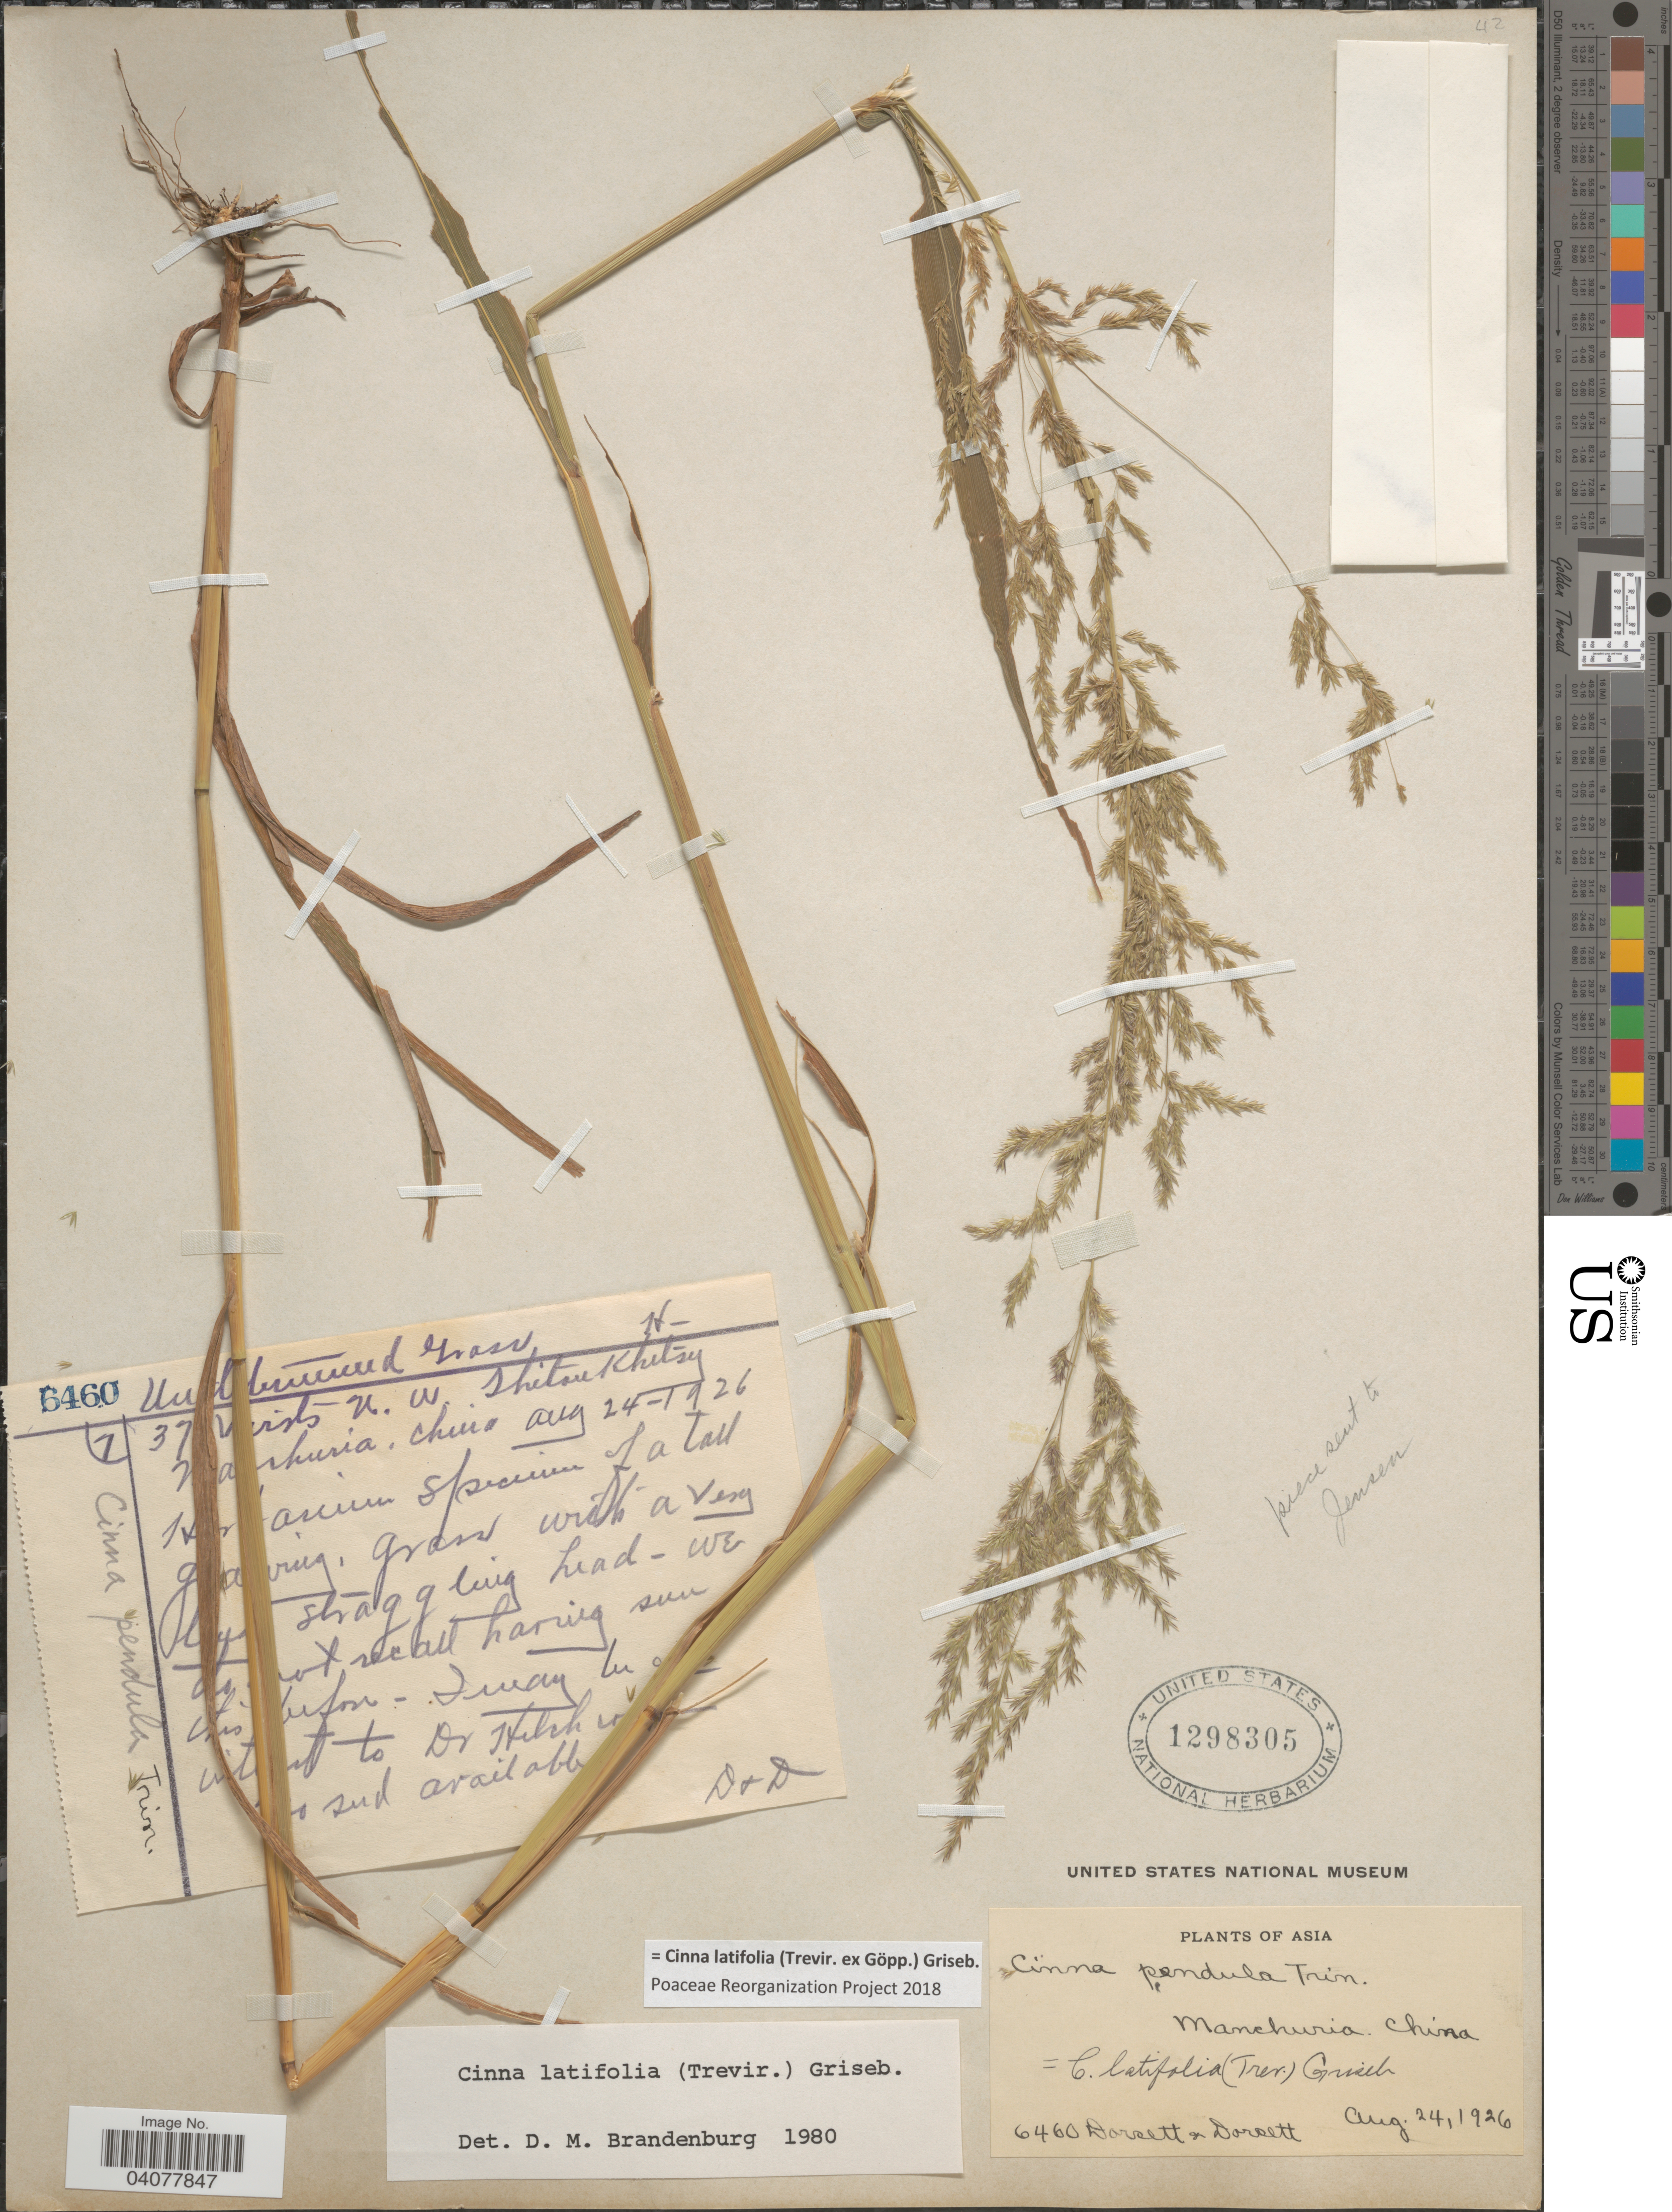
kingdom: Plantae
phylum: Tracheophyta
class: Liliopsida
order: Poales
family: Poaceae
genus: Cinna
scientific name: Cinna latifolia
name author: (Trevir. ex Goeppert) Griseb.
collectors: -- Dorsett & -- Dorsett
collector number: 6460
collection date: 1926-08-24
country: China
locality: Manchuria.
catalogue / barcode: US 1298305